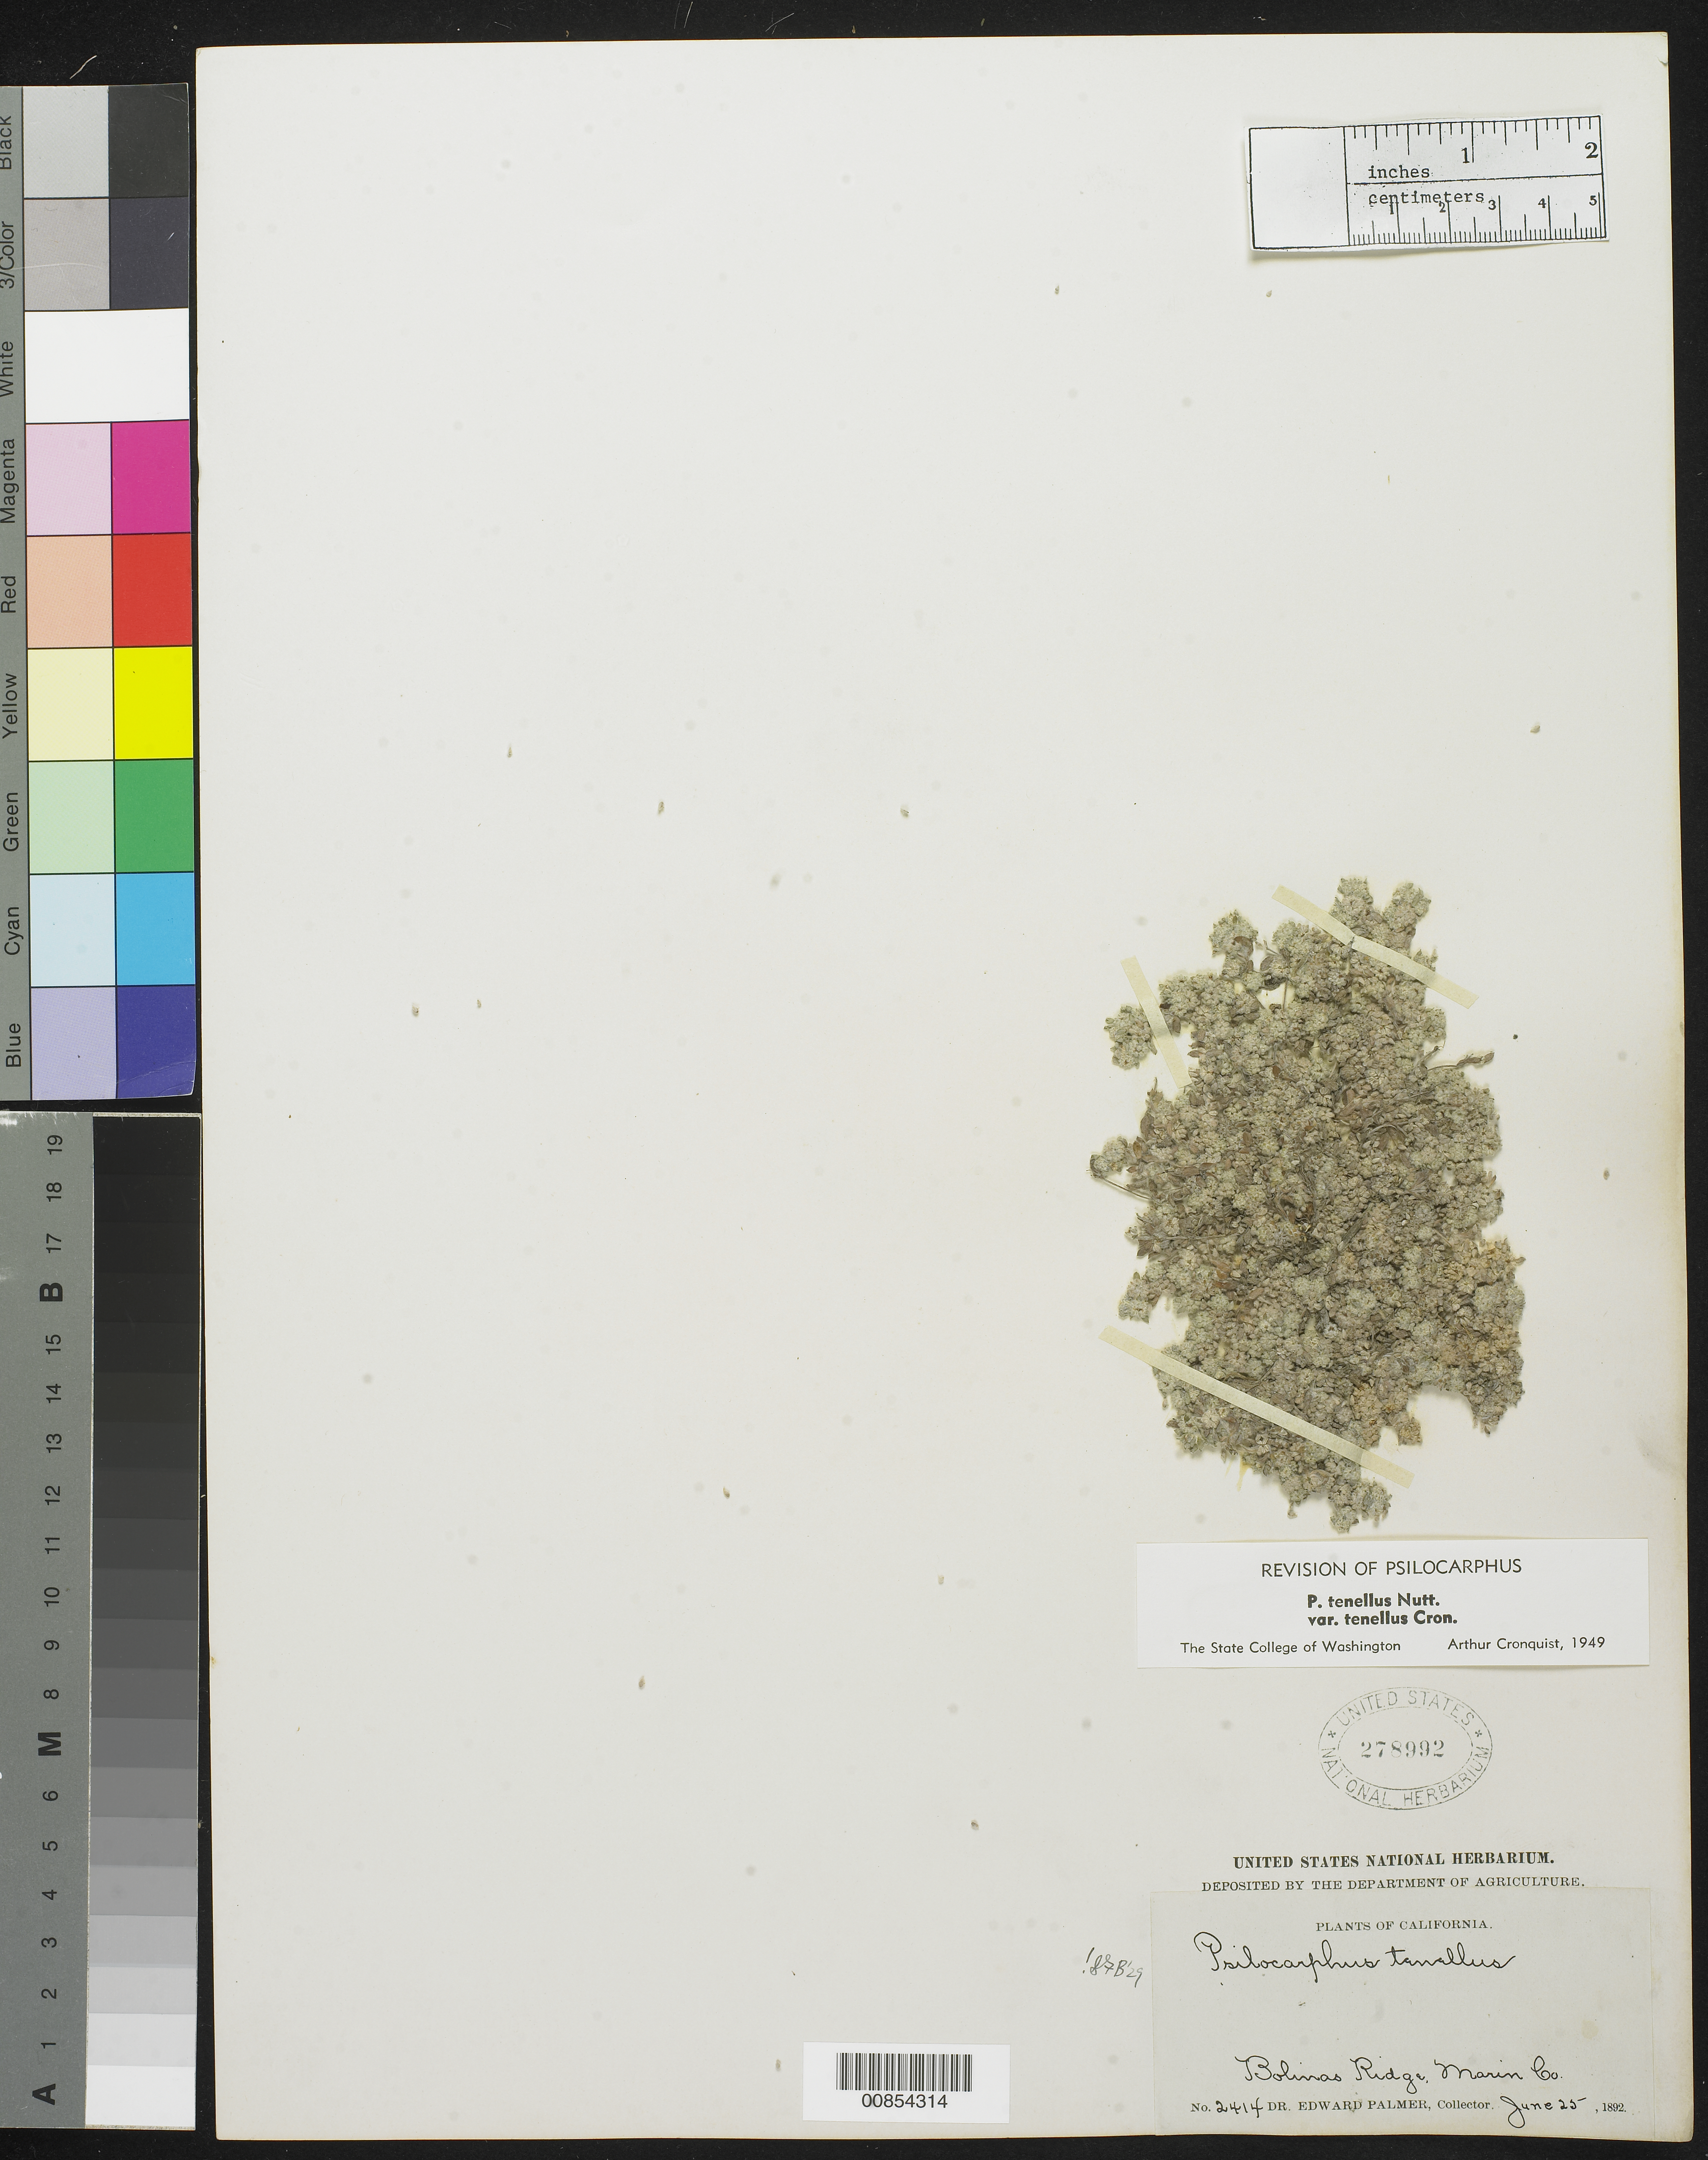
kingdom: Plantae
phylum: Tracheophyta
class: Magnoliopsida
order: Asterales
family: Asteraceae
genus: Psilocarphus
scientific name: Psilocarphus tenellus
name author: Nutt.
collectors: E. Palmer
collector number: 2414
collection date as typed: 25 Jun 1892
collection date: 1892-06-25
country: United States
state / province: California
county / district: Marin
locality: Bolinas Ridge, Marin County, California.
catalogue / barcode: US 278992